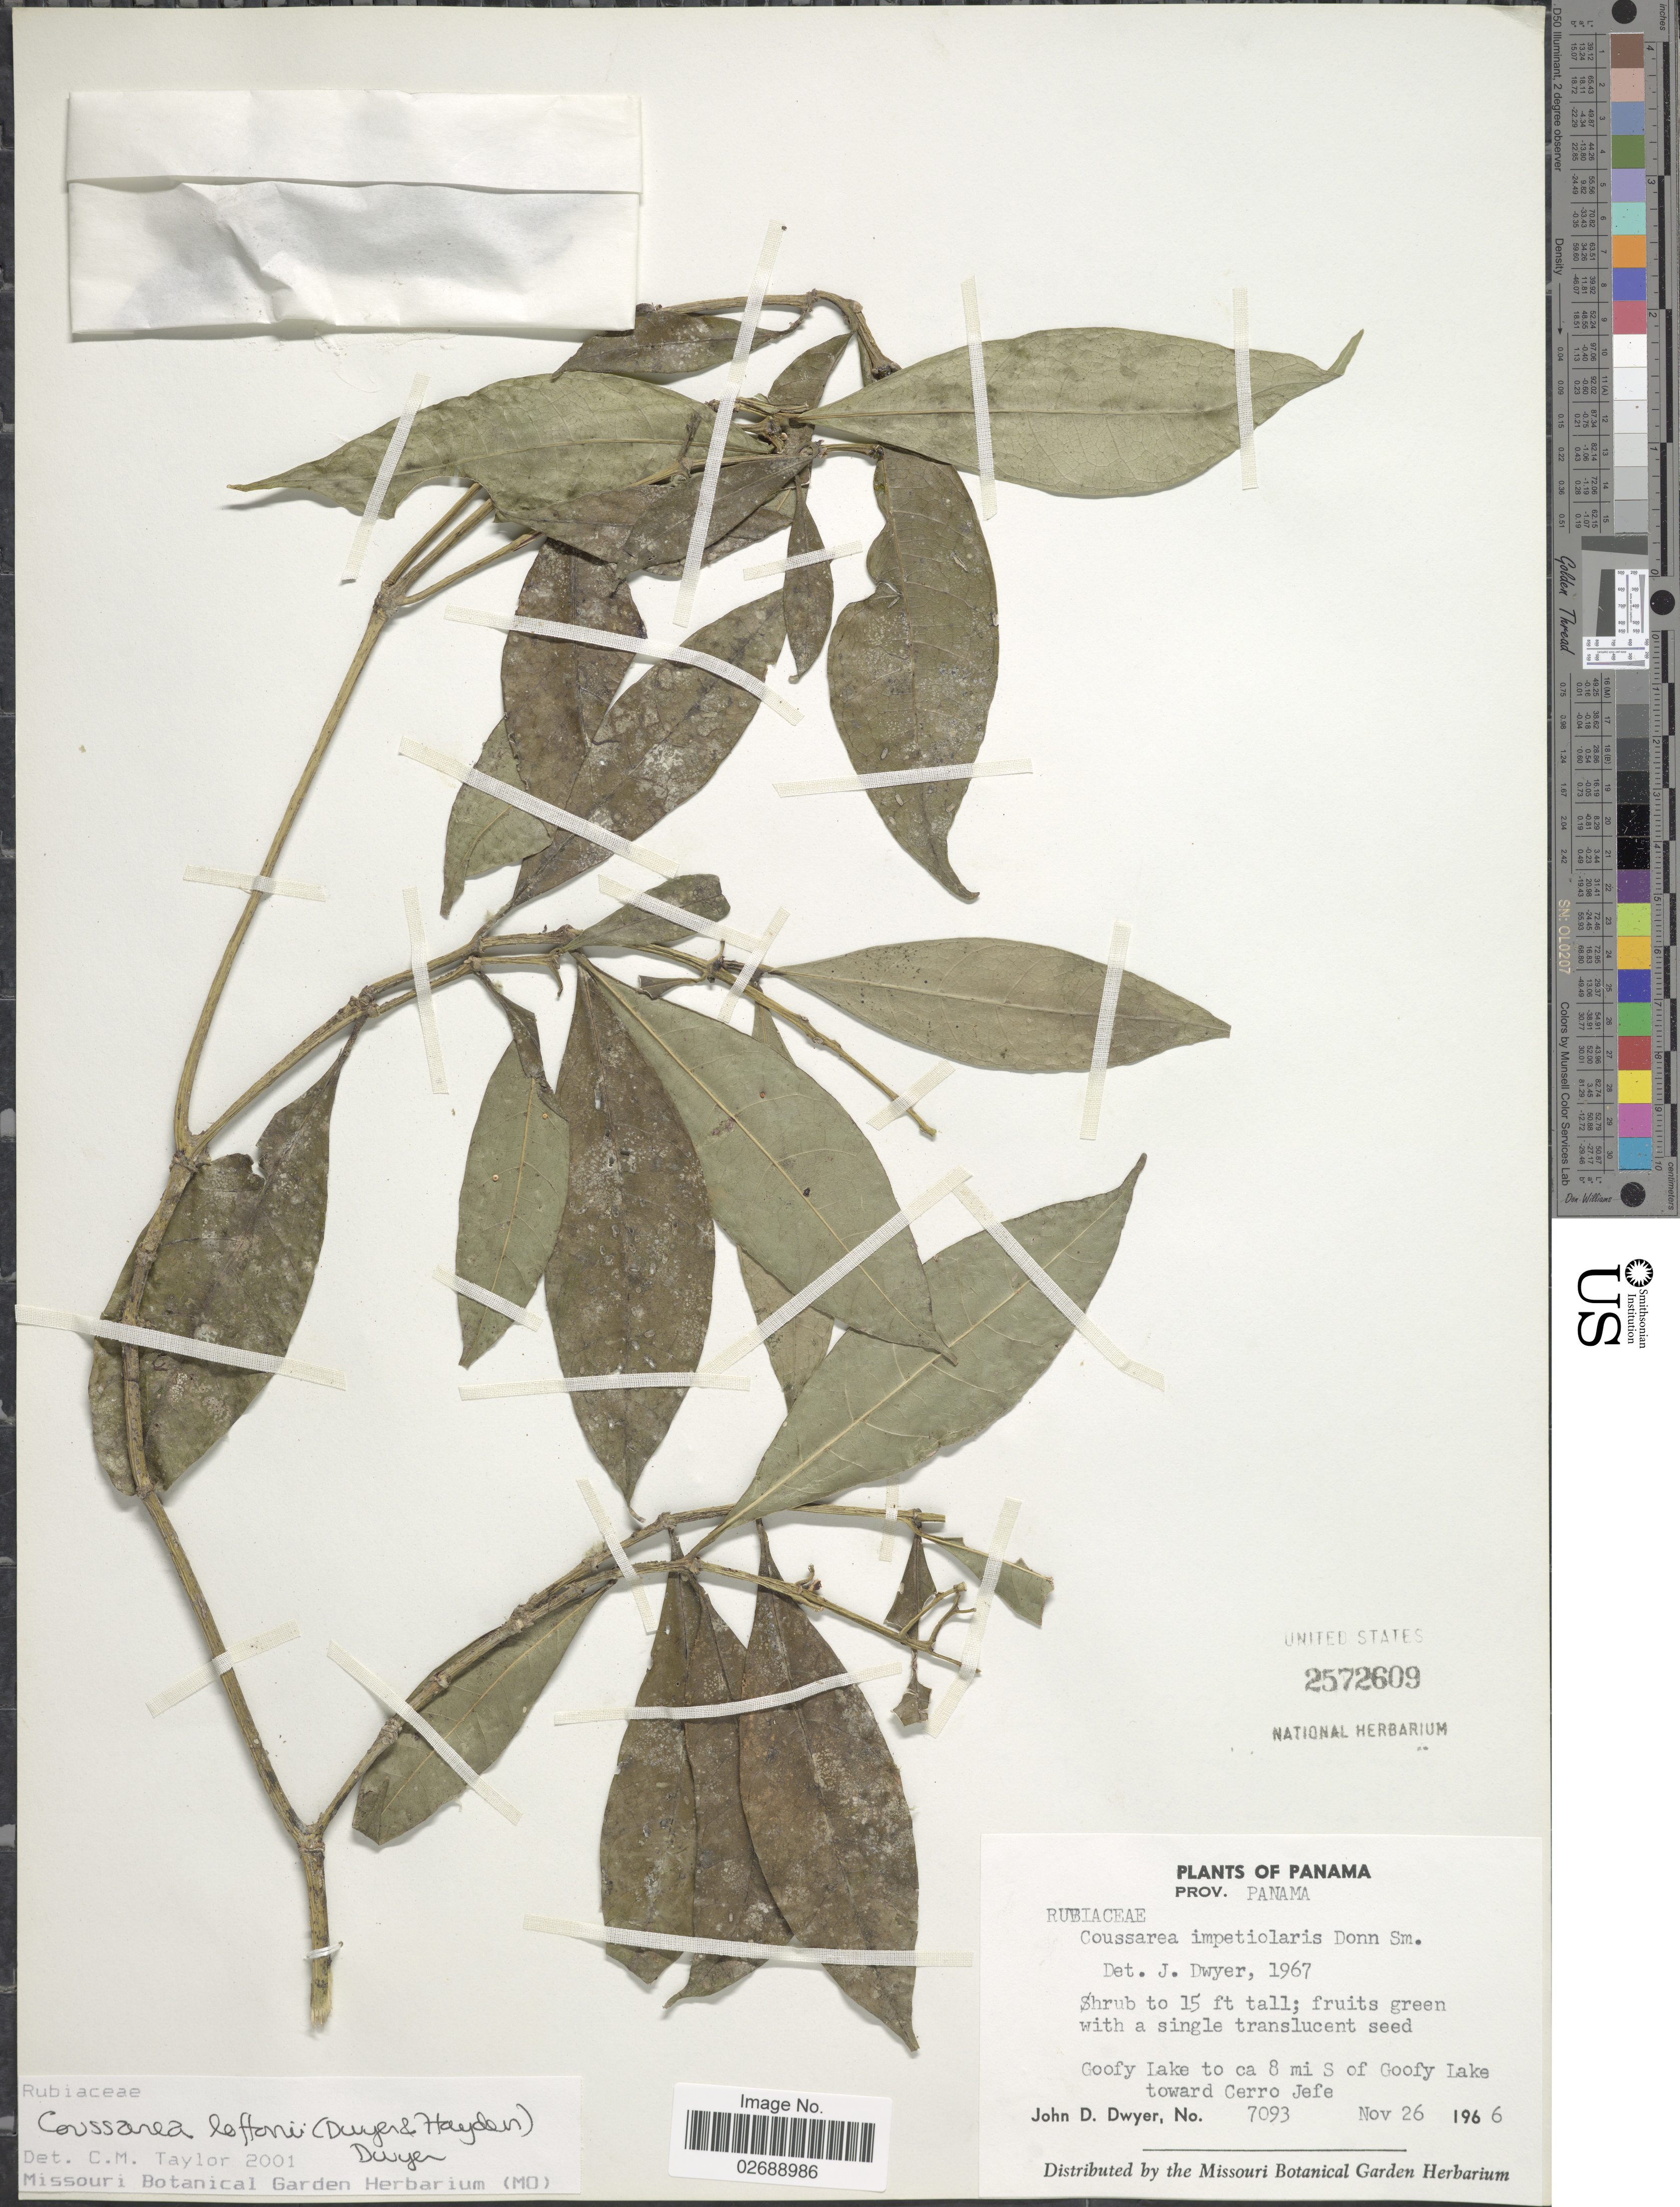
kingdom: Plantae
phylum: Tracheophyta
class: Magnoliopsida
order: Gentianales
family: Rubiaceae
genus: Coussarea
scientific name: Coussarea loftonii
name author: (Dwyer & M.V. Hayden) Dwyer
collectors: J. D. Dwyer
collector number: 7093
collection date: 1966-11-26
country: Panama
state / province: Panamá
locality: Goofy Lake to ca 8 mi S of Goofy Lake toward Cerro Jefe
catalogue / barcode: US 2572609